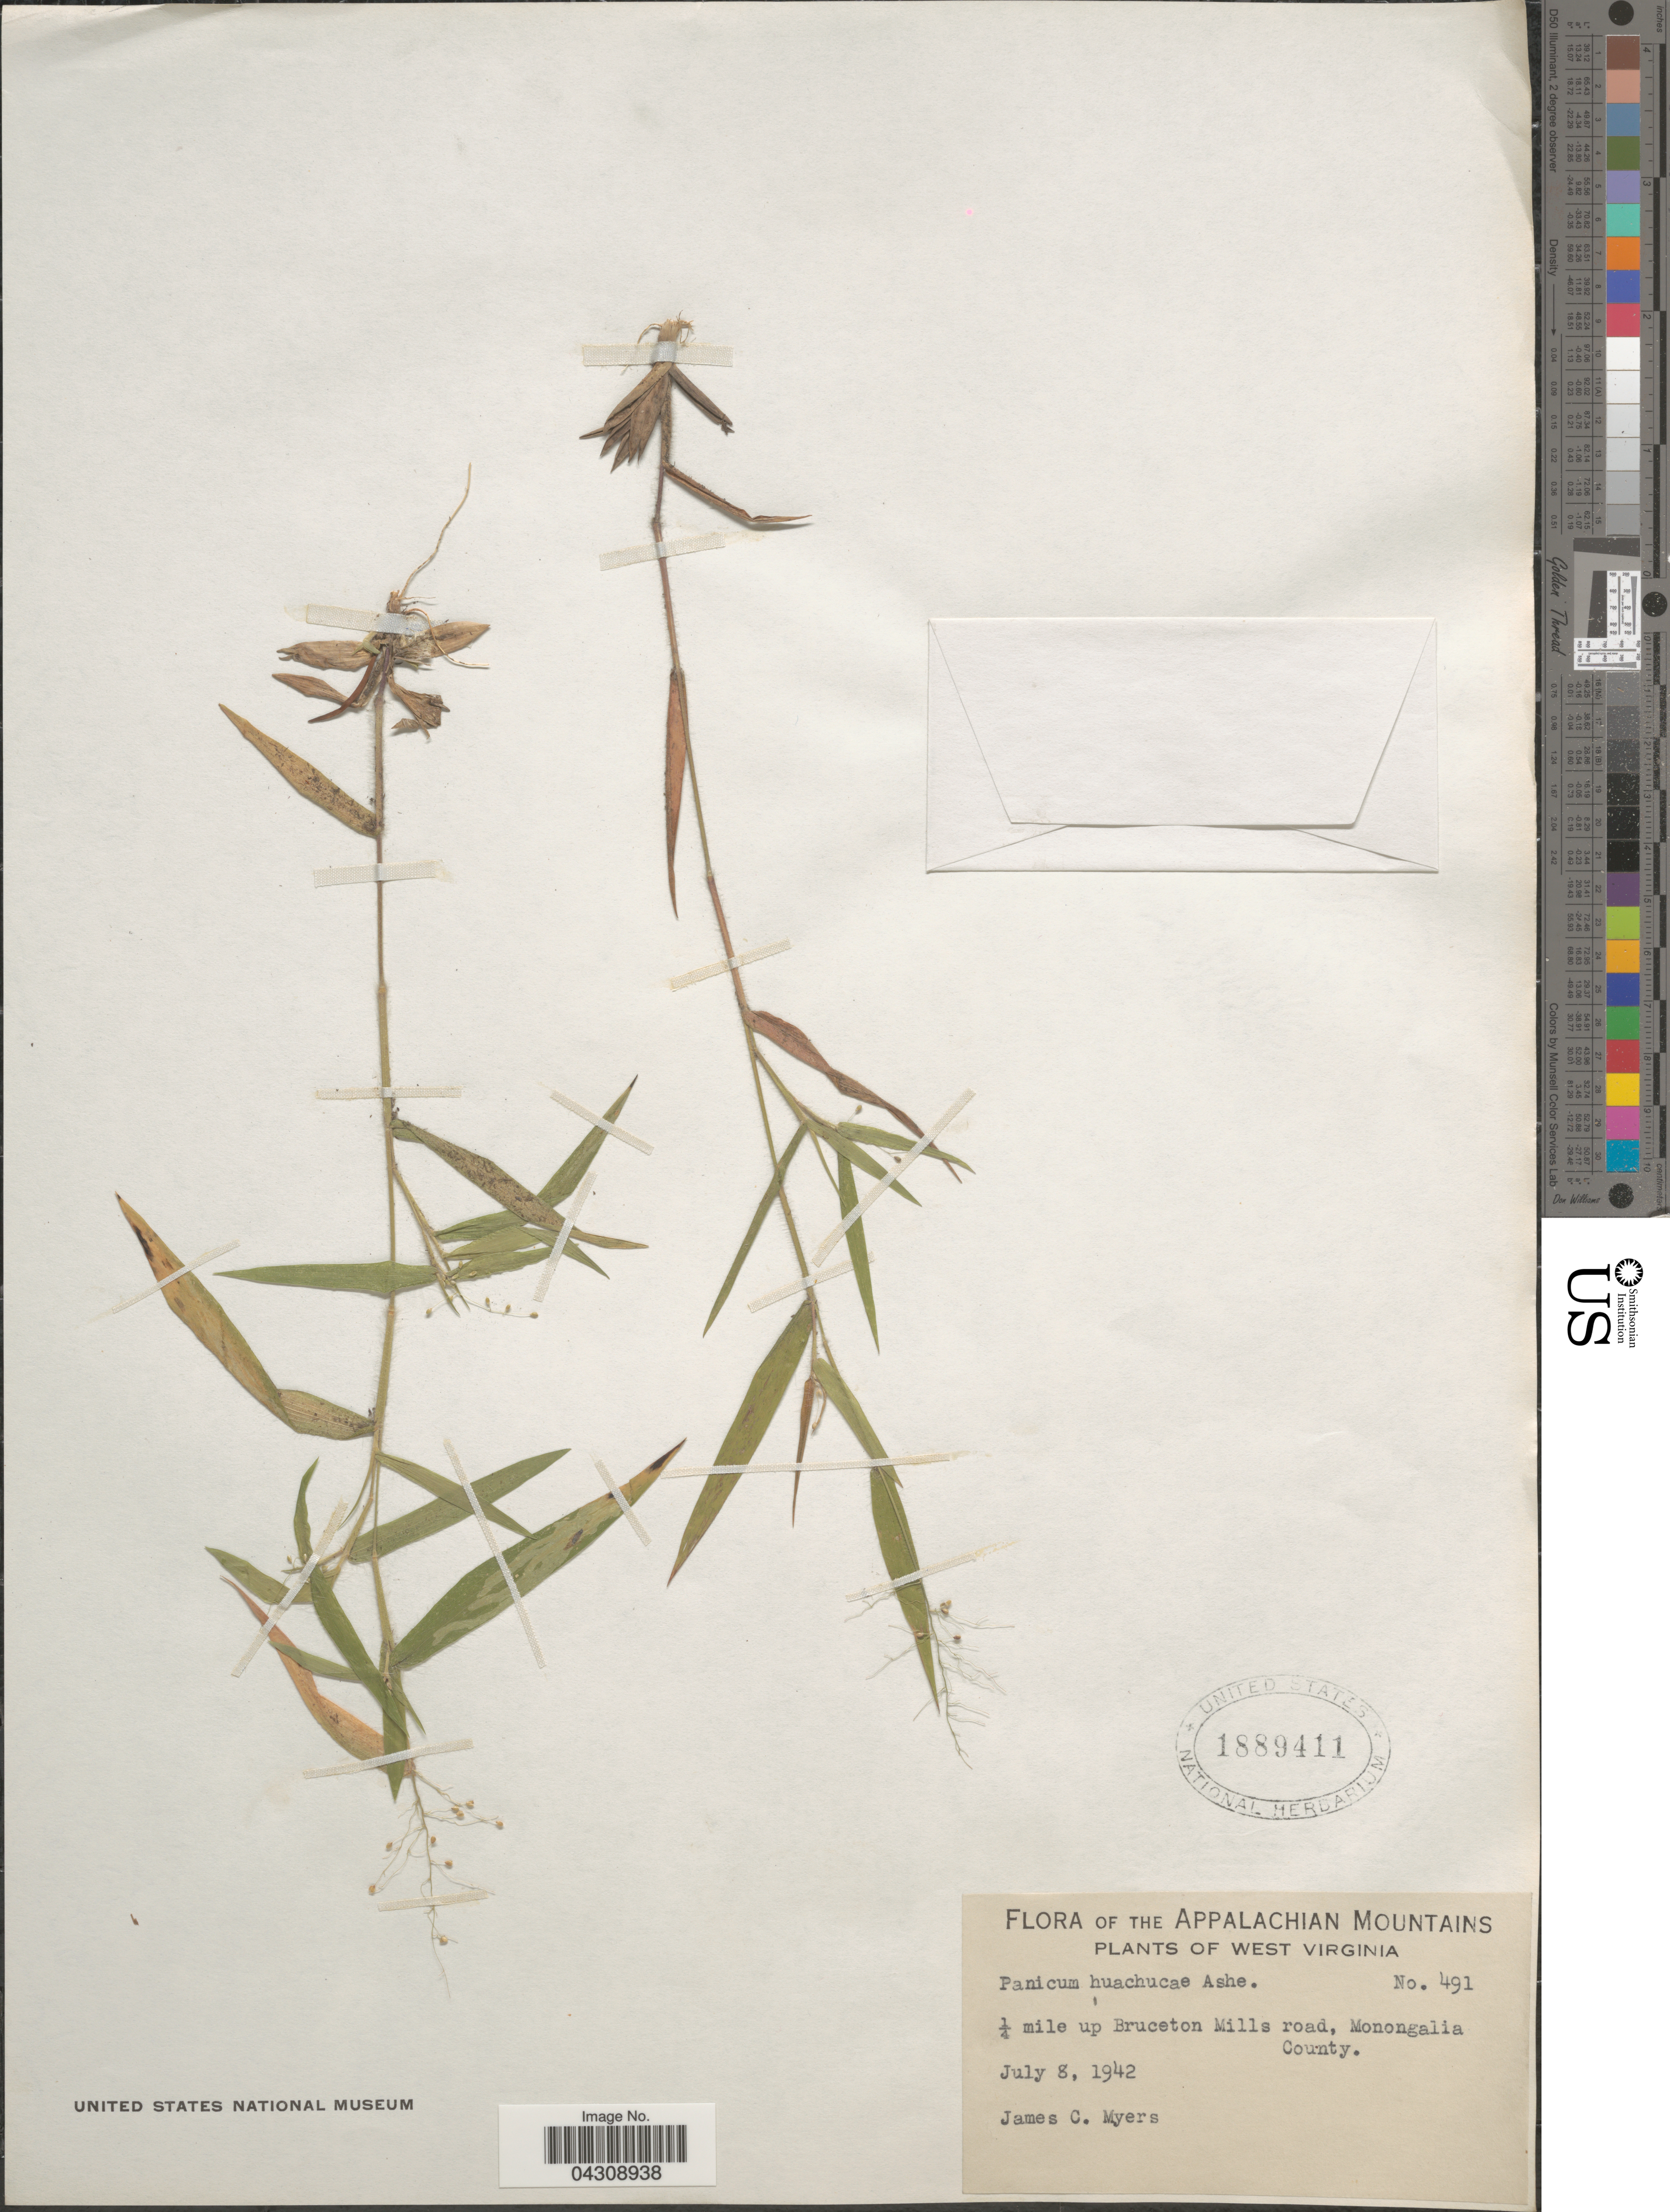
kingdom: Plantae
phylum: Tracheophyta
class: Liliopsida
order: Poales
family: Poaceae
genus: Dichanthelium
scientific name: Dichanthelium acuminatum var. acuminatum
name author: (Sw.) Gould & C.A. Clark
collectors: J. C. Myers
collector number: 491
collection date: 1942-07-08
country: United States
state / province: West Virginia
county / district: Monongalia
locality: Appalachian Mountains. ¼ mile up Bruceton Mills road, Monongalia County.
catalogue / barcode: US 1889411